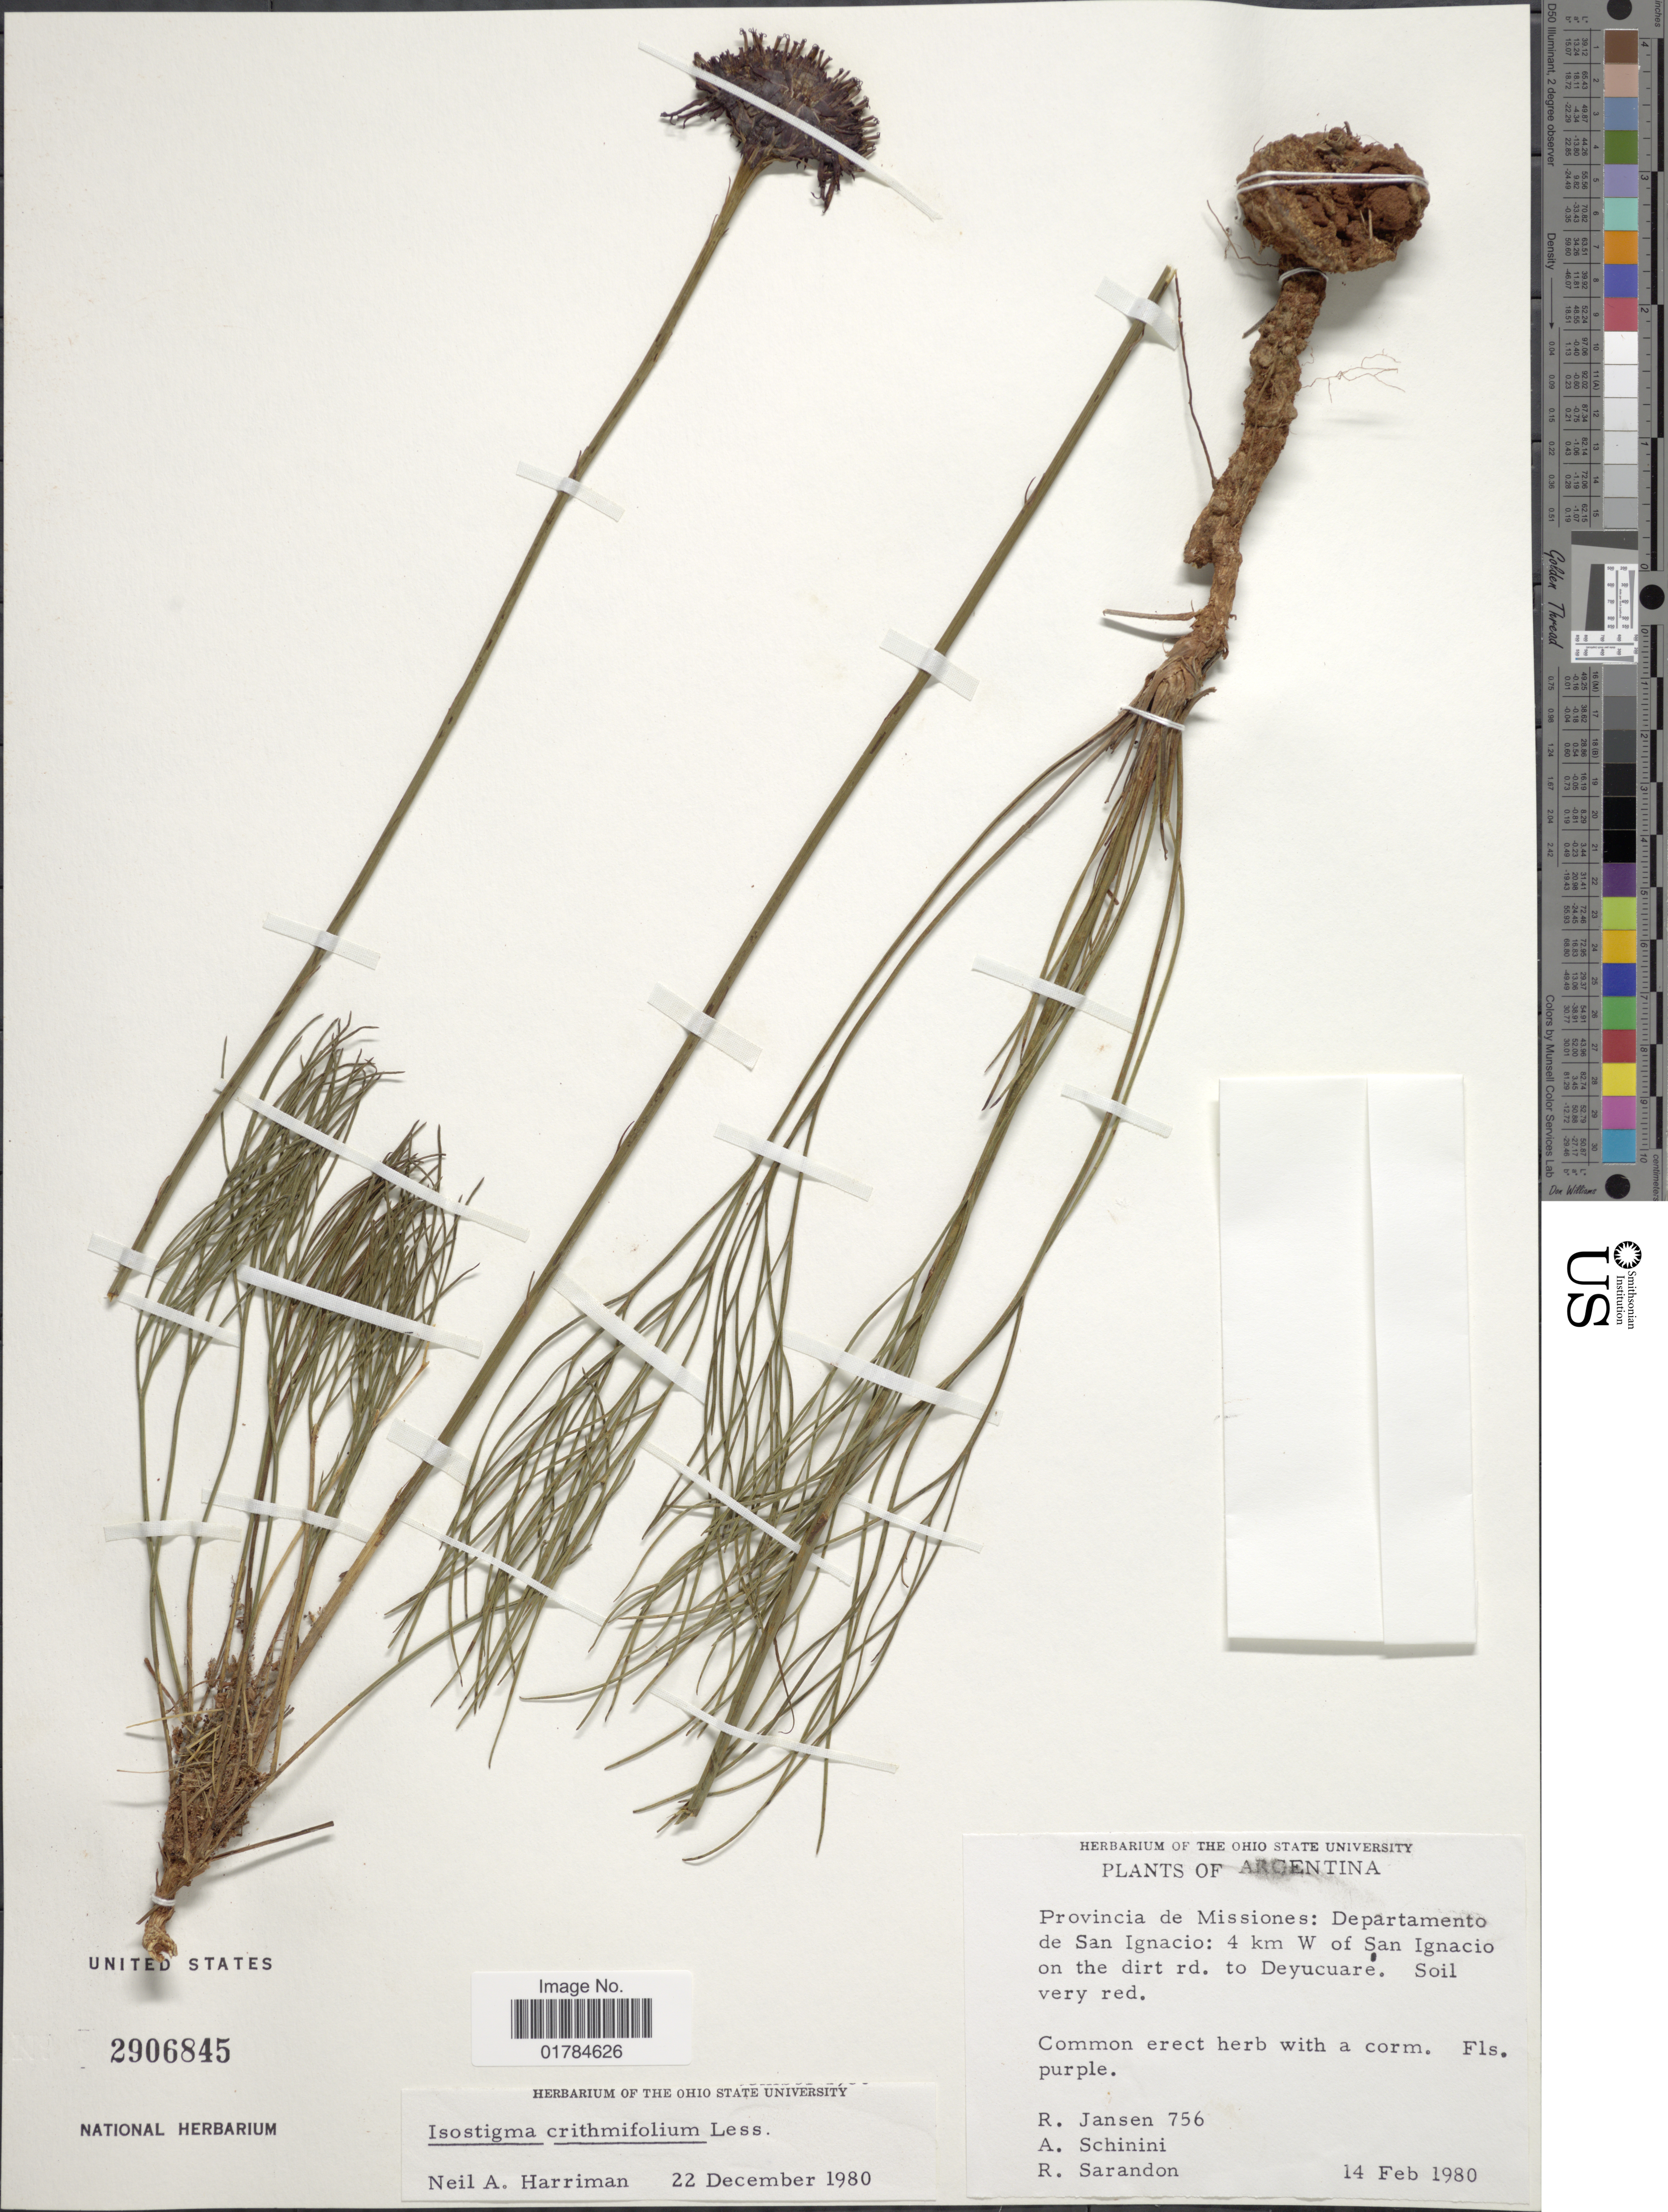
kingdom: Plantae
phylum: Tracheophyta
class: Magnoliopsida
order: Asterales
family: Asteraceae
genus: Isostigma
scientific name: Isostigma crithmifolium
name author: Less.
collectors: R. K. Jansen, A. Schinini & R. Sarandon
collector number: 756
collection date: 1980-02-14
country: Argentina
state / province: Misiones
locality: Departamento de San Ignacio: 4 km W of San Ignacio on the dirt rd. to Deyucuare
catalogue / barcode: US 2906845